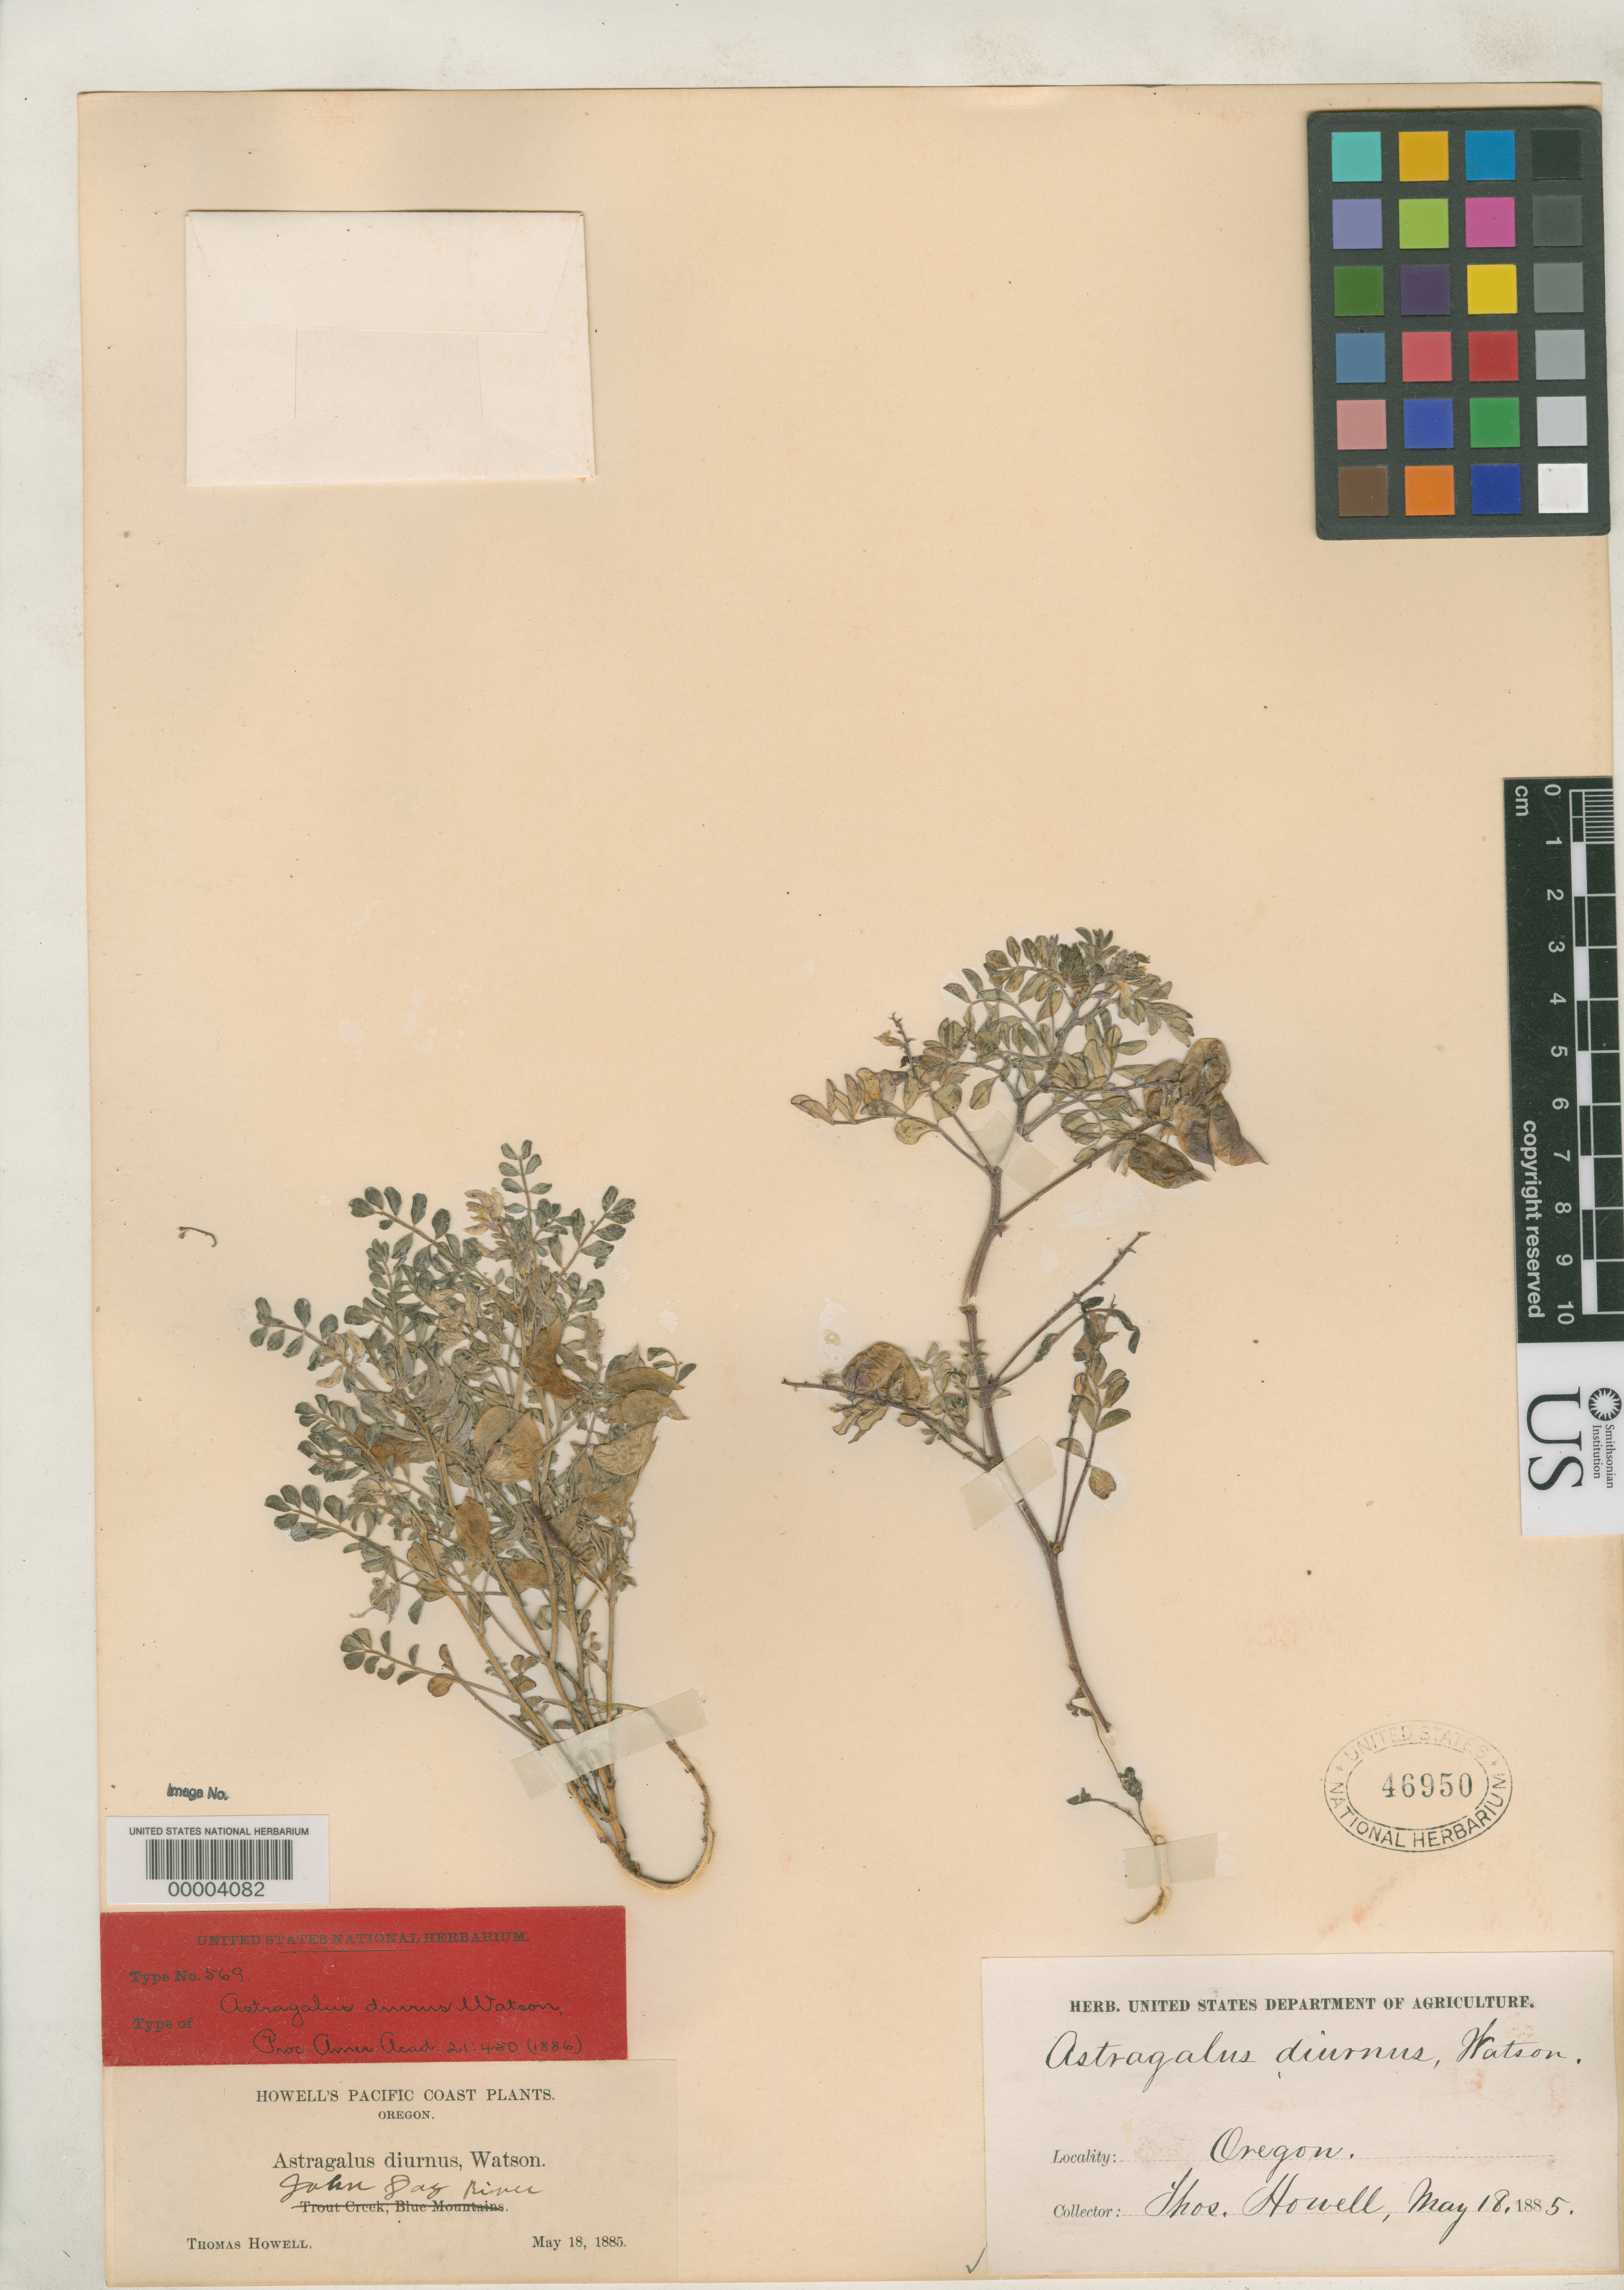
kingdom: Plantae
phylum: Tracheophyta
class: Magnoliopsida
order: Fabales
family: Fabaceae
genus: Astragalus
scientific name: Astragalus diurnus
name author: S. Watson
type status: Isotype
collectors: T. J. Howell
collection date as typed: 18 May 1885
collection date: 1885-05-18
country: United States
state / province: Oregon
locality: John Day River, Dayville.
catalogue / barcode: US 46950